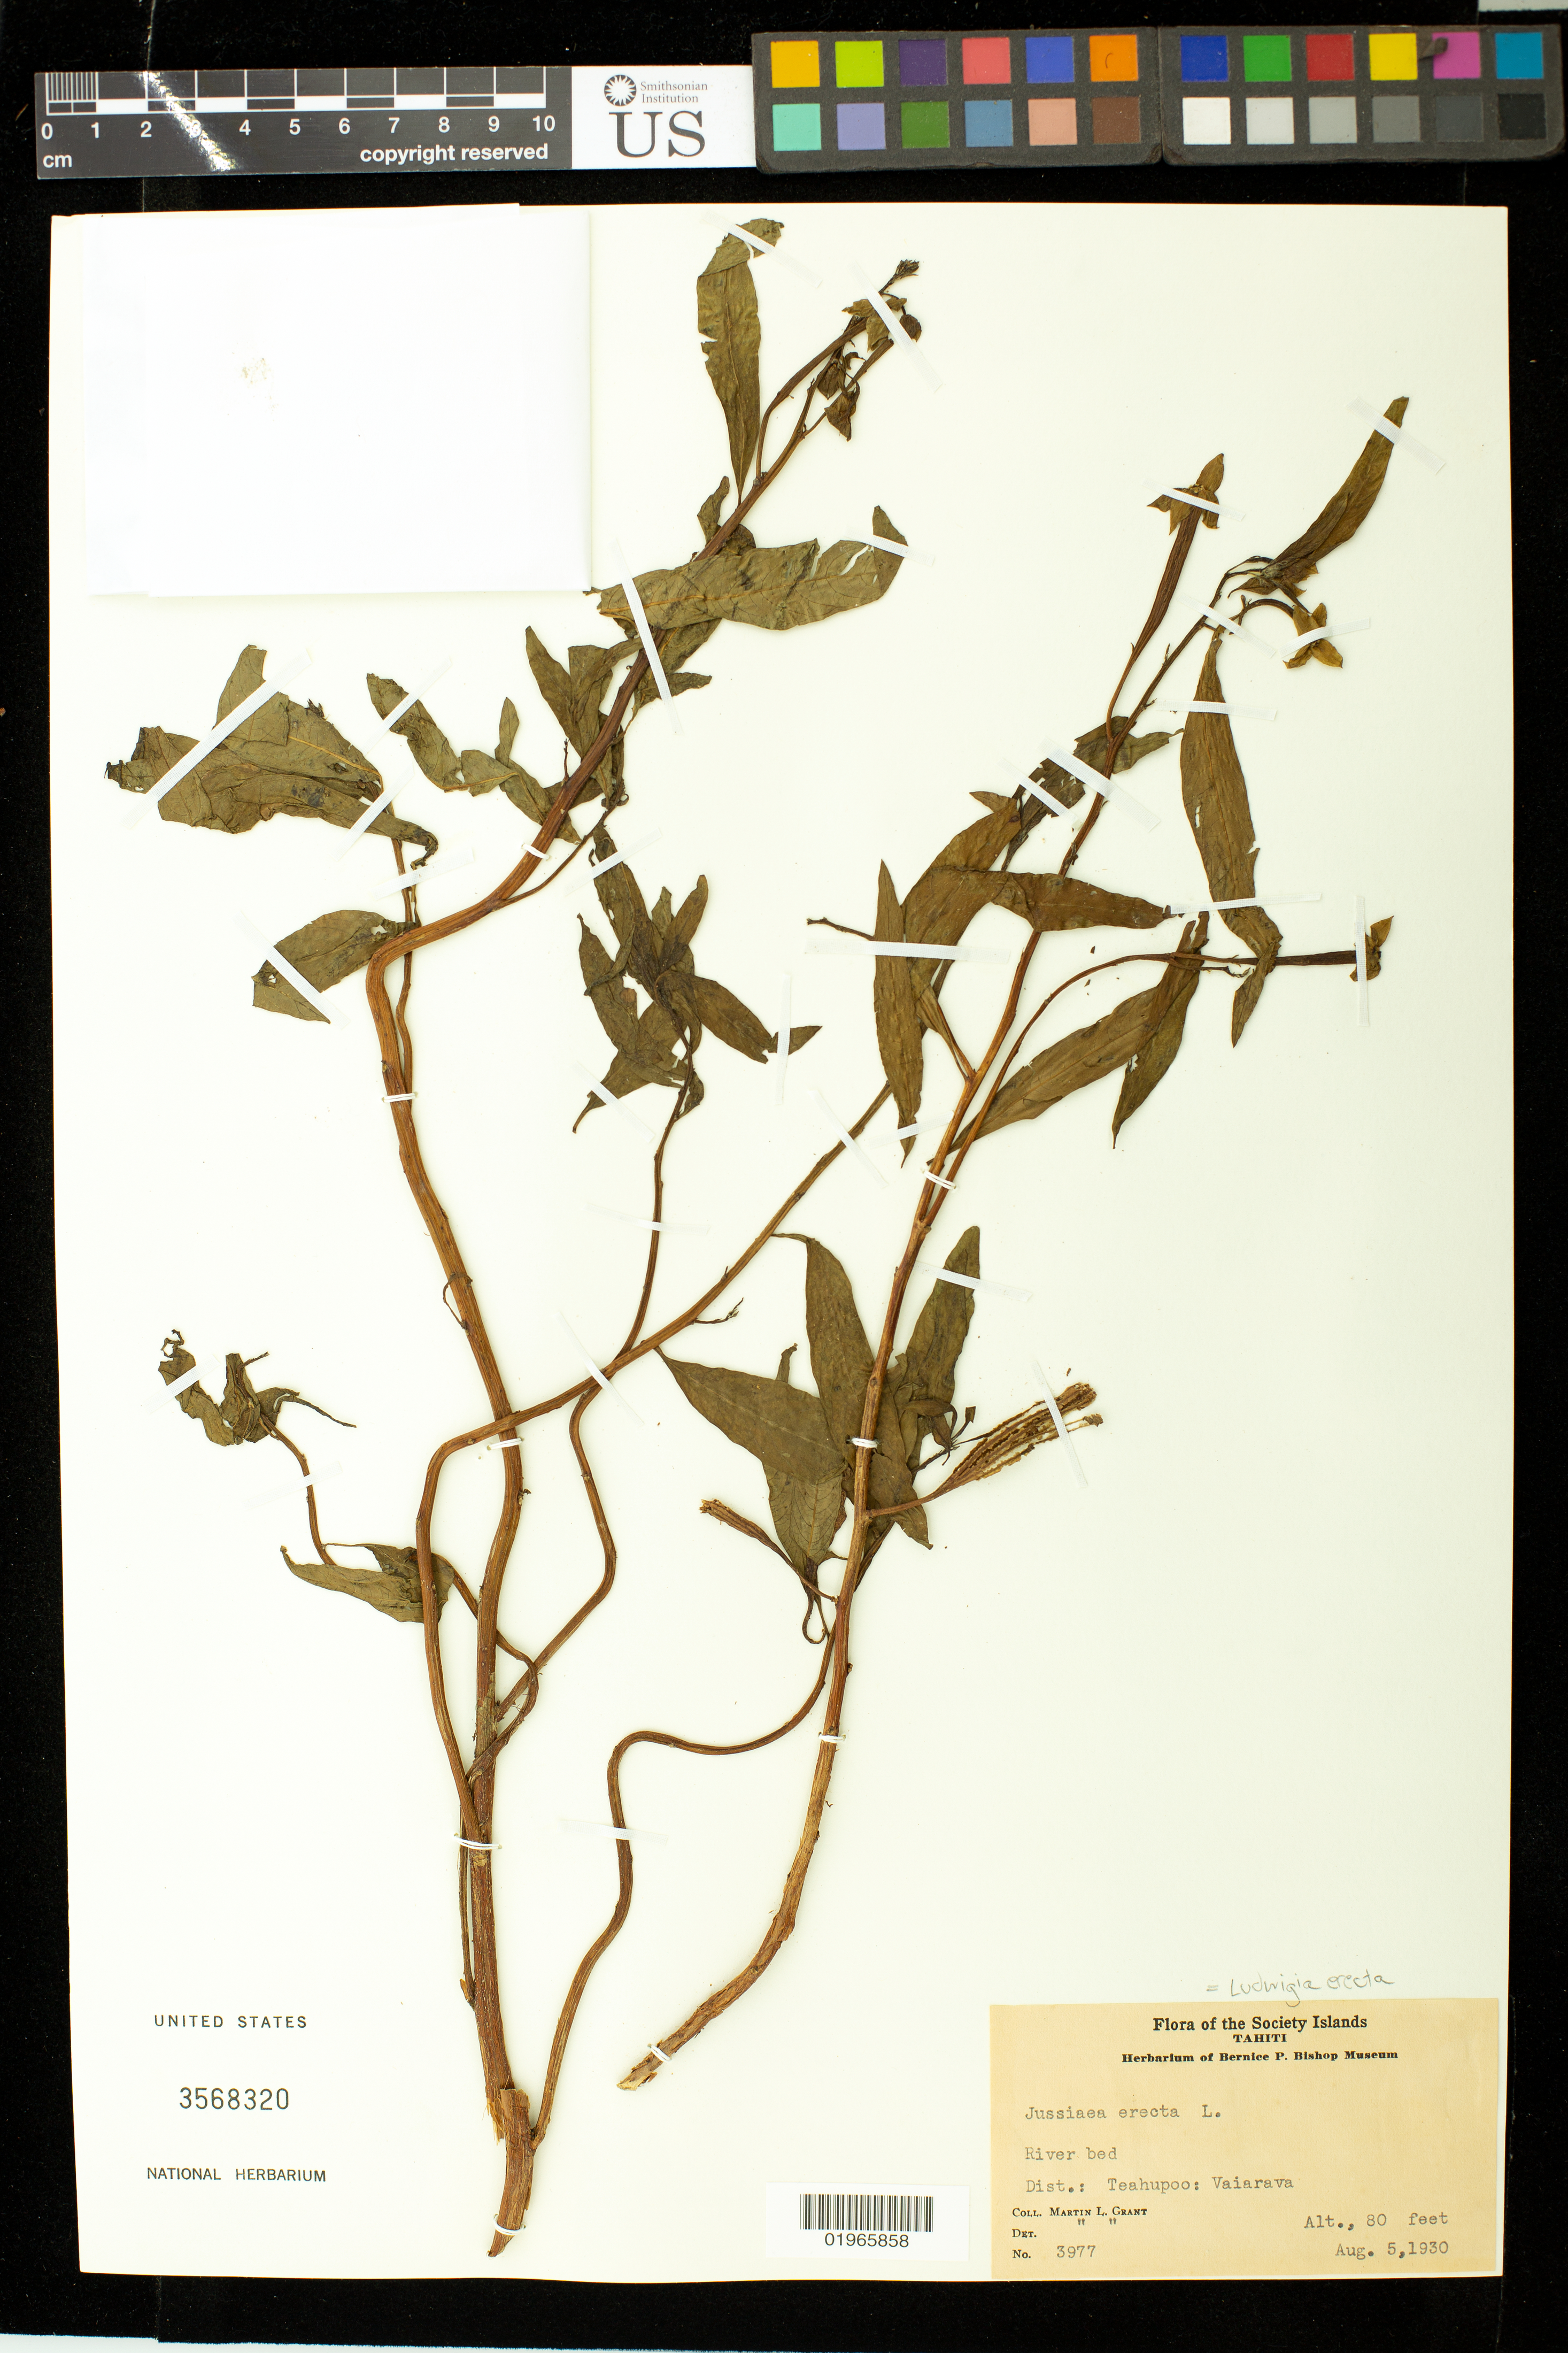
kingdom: Plantae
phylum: Tracheophyta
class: Magnoliopsida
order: Myrtales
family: Onagraceae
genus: Ludwigia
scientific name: Ludwigia octovalvis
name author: (Jacq.) P.H. Raven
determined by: Wagner, W. L., (BOT), Smithsonian Institution - National Museum of Natural History (UNITED STATES)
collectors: M. L. Grant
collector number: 3977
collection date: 1930-08-05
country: French Polynesia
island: Tahiti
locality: Society Islands, Tahiti, Teahupoo, Vaiarava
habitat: River bed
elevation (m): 24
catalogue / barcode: US 3568320